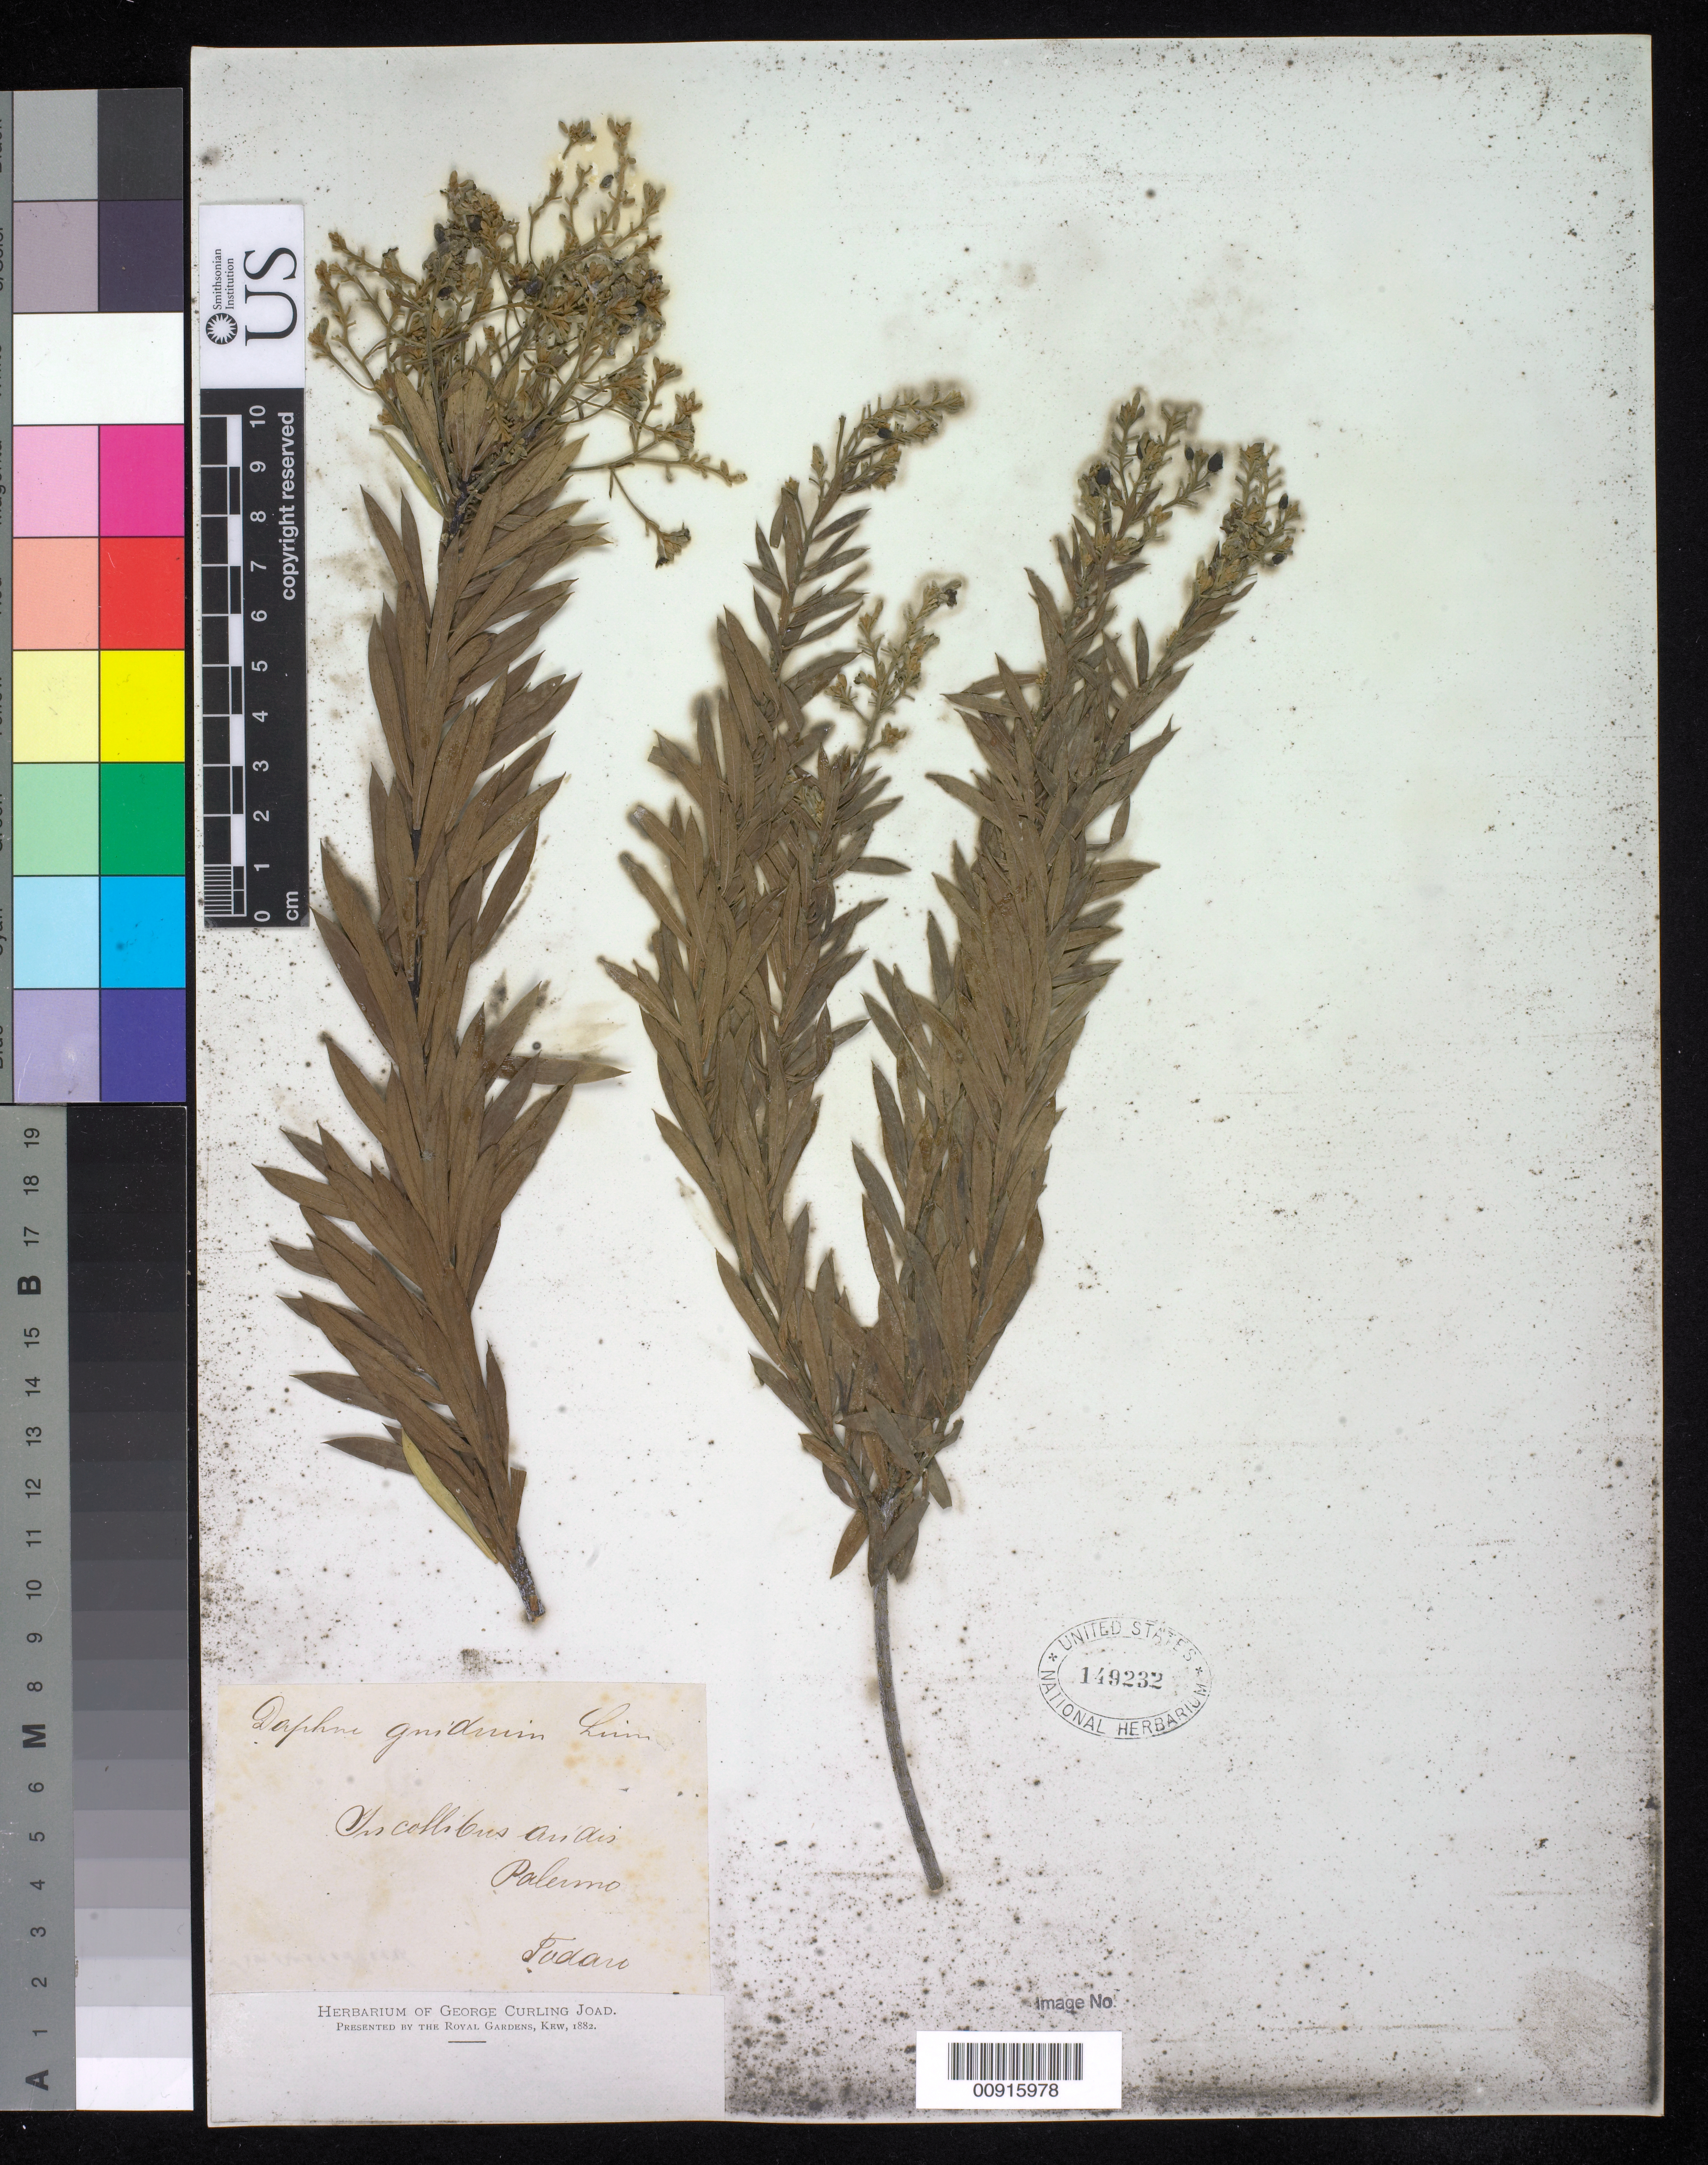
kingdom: Plantae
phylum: Tracheophyta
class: Magnoliopsida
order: Malvales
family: Thymelaeaceae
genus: Daphne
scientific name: Daphne gnidium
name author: L.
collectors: Todaro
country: Italy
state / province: Siciliana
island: Sicily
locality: In collibus an [ais] Palermo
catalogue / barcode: US 149232